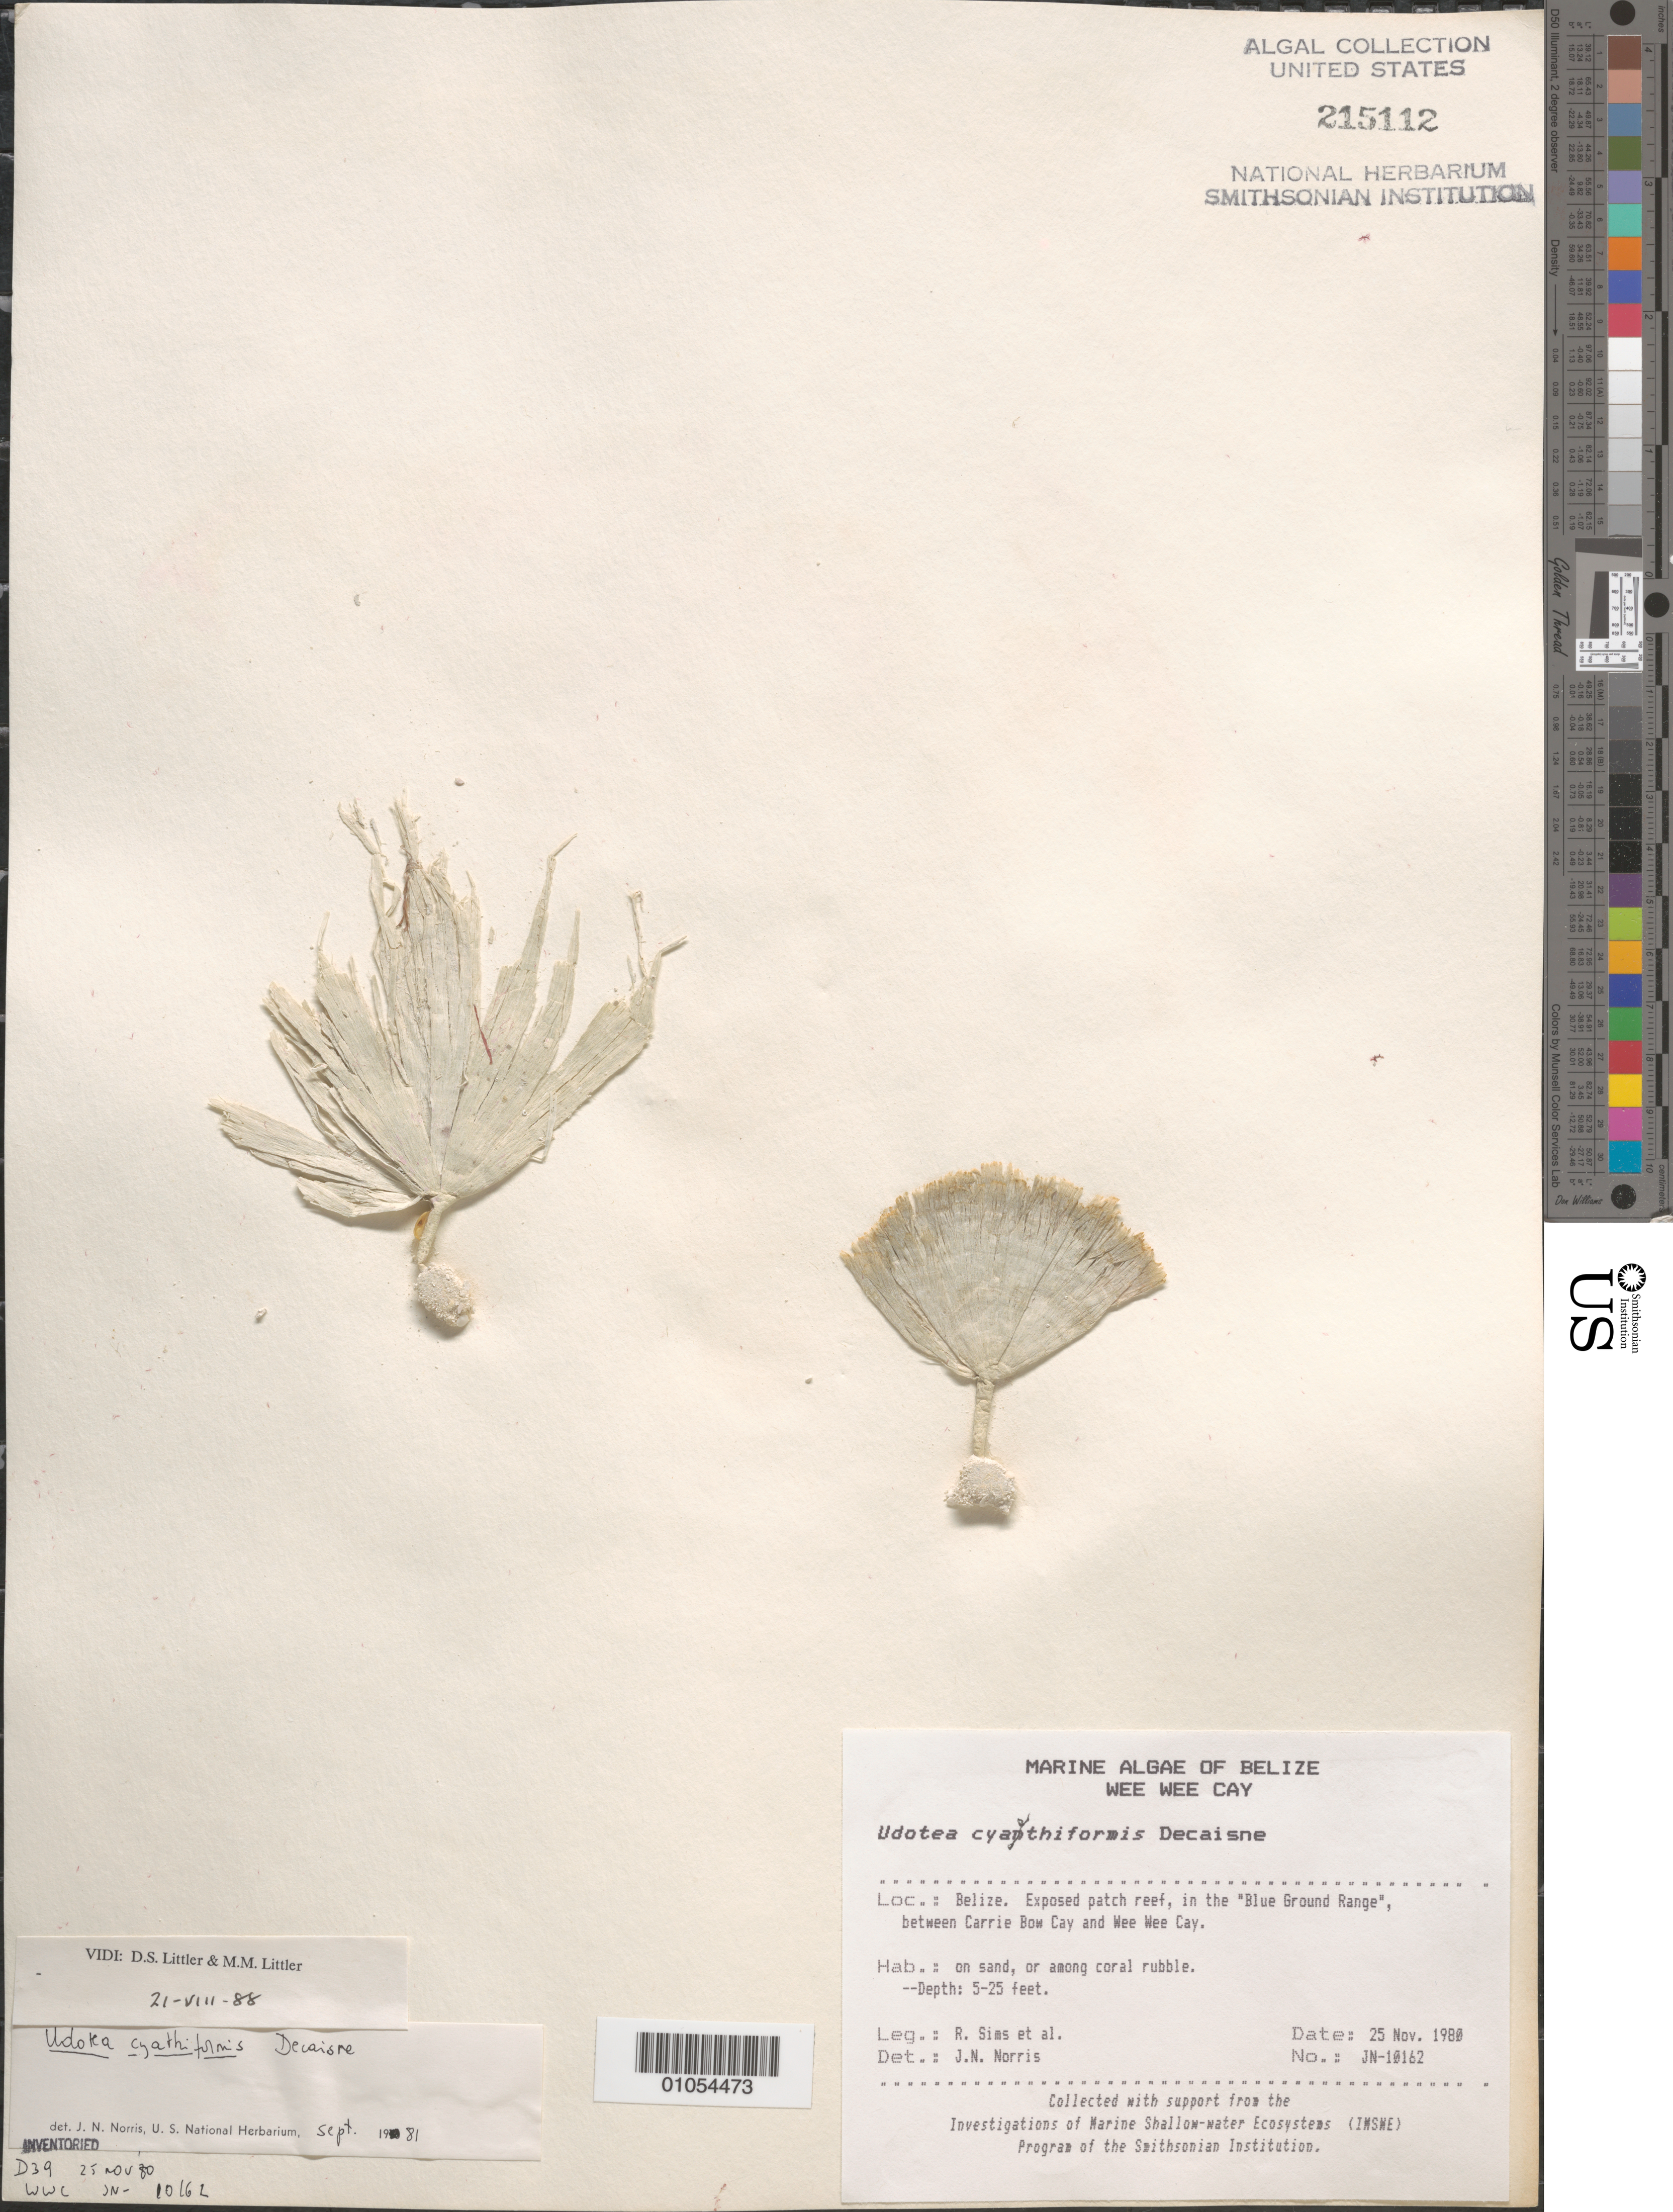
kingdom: Plantae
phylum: Chlorophyta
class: Ulvophyceae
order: Bryopsidales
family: Udoteaceae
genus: Udotea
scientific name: Udotea cyathiformis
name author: Decne.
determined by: Norris, James N.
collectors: R. H. Sims & et al.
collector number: JN-10162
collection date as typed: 25 Nov 1980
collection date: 1980-11-25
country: Belize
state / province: Stann Creek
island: Wee Wee Cay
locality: Blue Ground Range, between Carrie Bow Cay and Wee Wee Cay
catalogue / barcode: US 215112